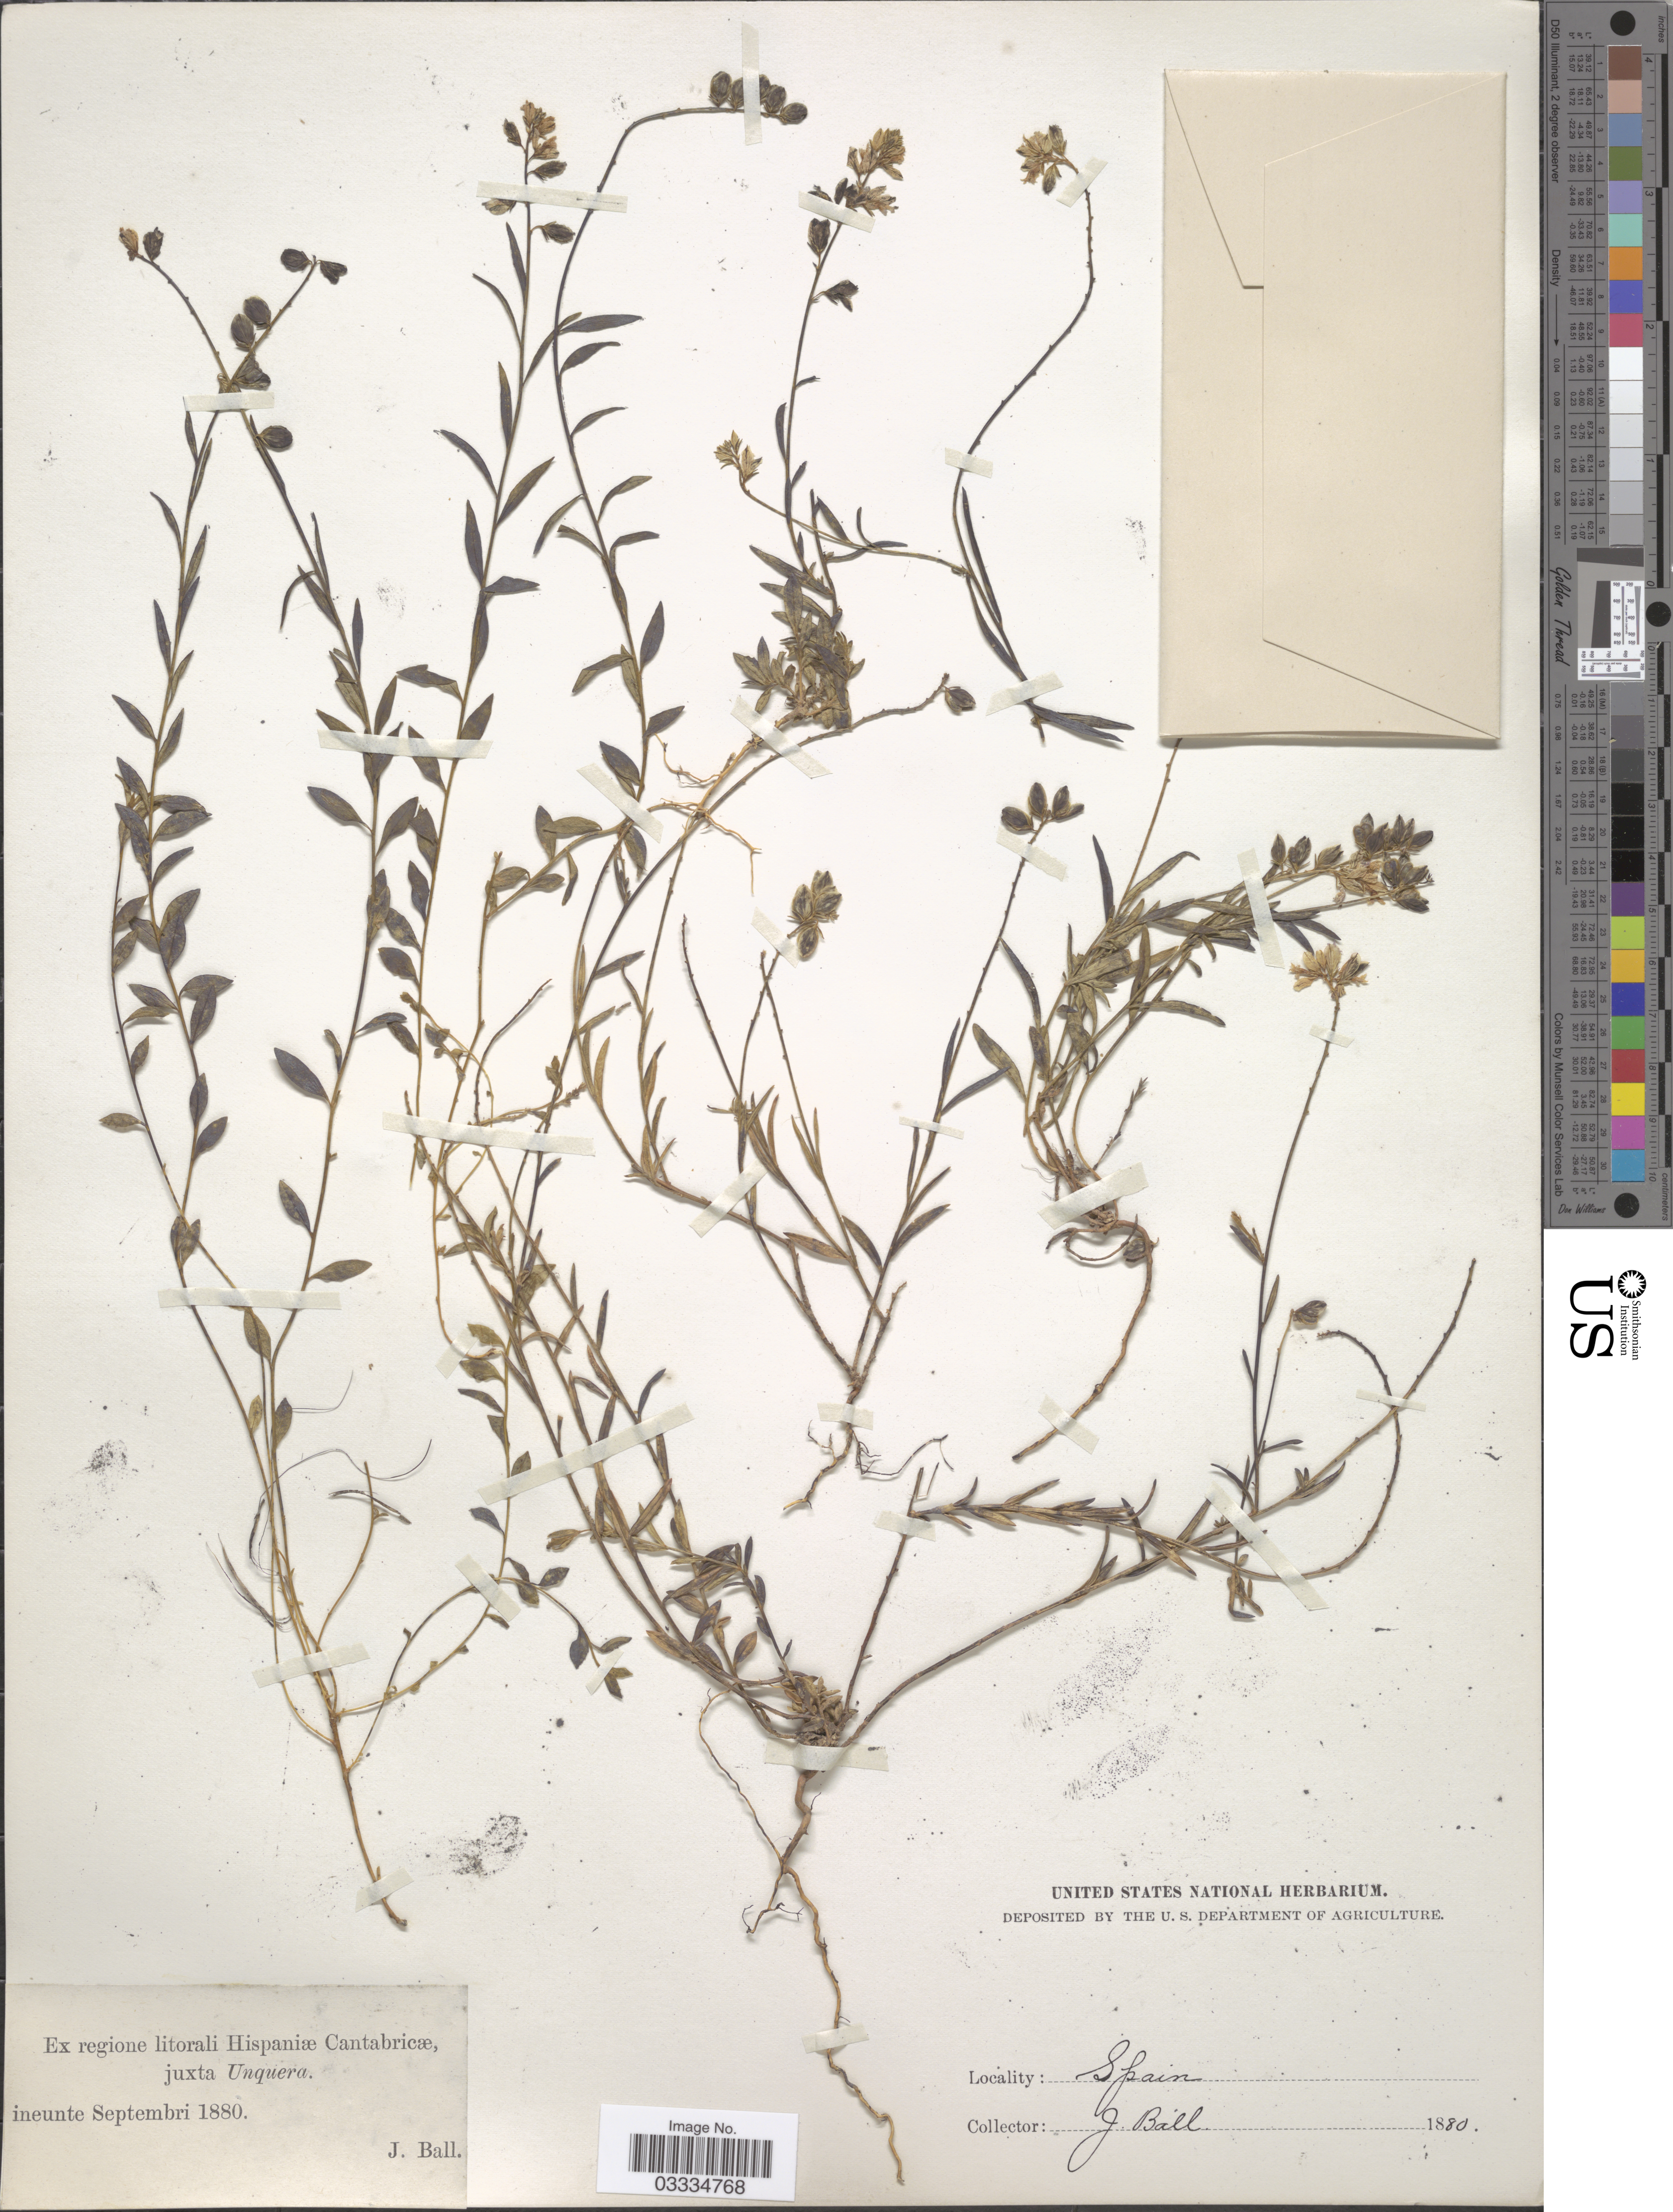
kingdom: Plantae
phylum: Tracheophyta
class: Magnoliopsida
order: Fabales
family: Polygalaceae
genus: Polygala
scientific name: Polygala sp.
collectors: J. Ball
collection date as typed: ineunte Septembri 1880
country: Spain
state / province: Cantabria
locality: Ex regione litorali Hispaniæ Cantabricæ, juxta Unquera.